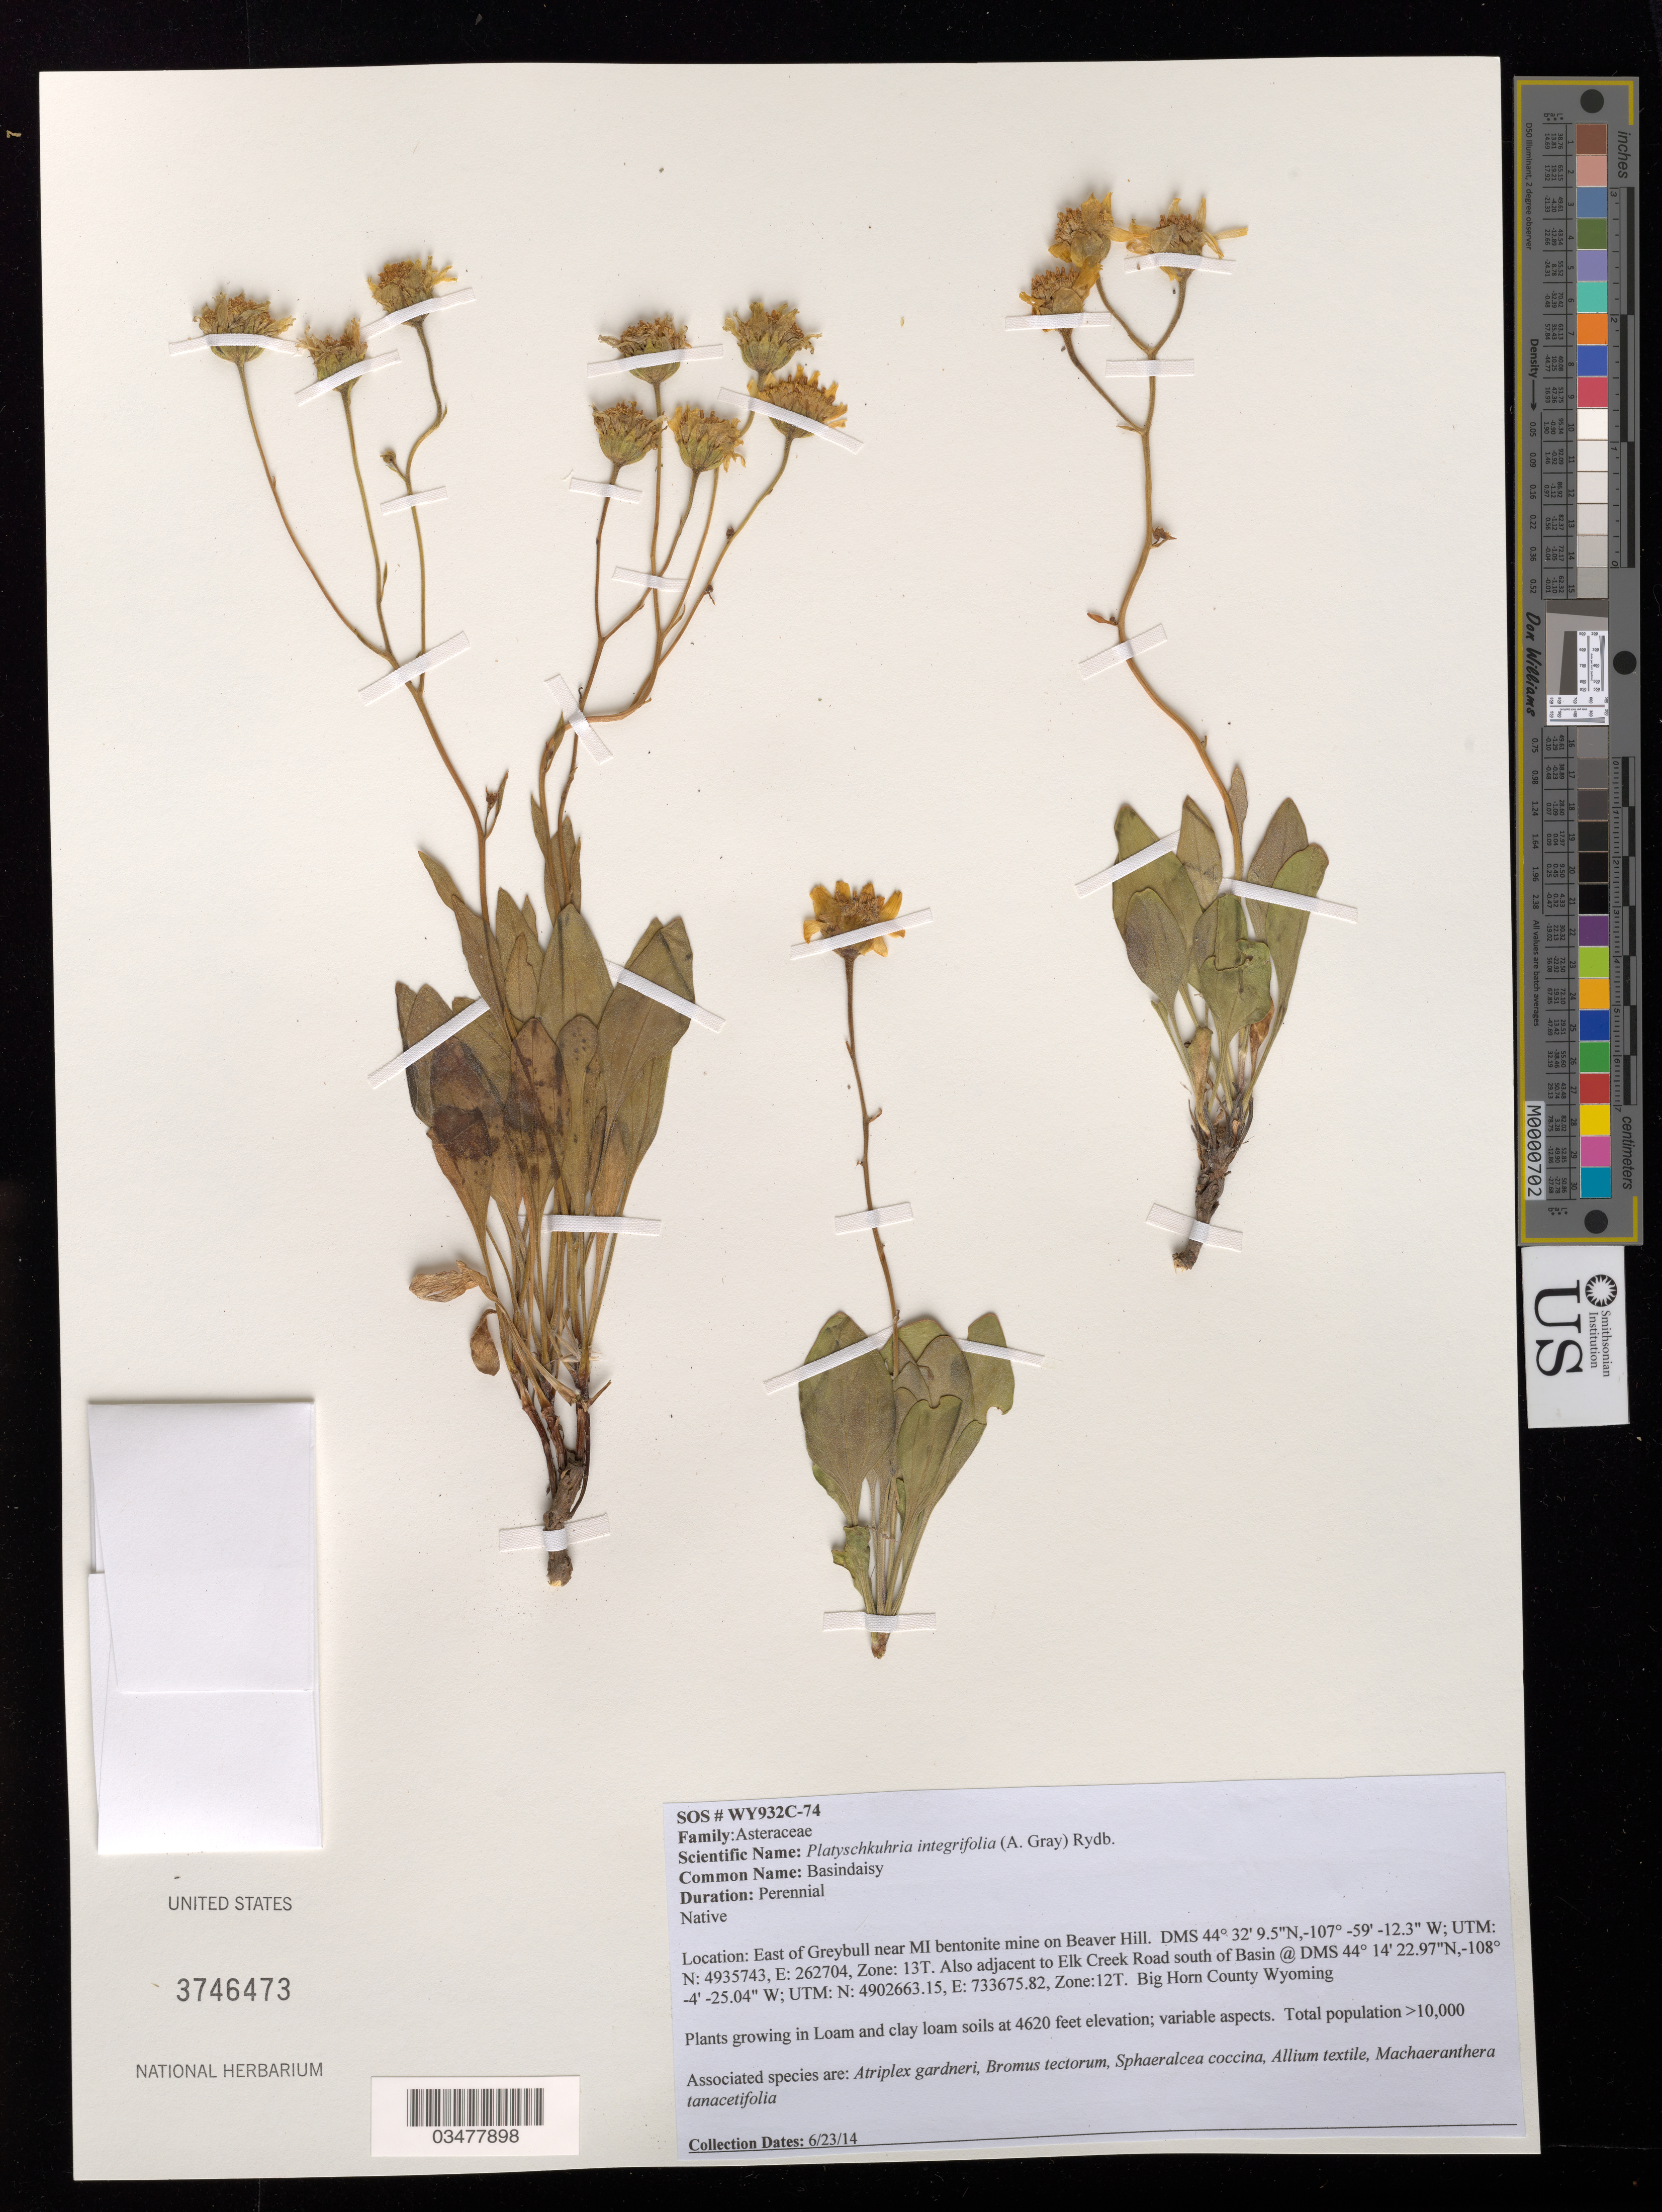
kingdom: Plantae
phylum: Tracheophyta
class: Magnoliopsida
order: Asterales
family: Asteraceae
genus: Platyschkuhria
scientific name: Platyschkuhria integrifolia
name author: (A. Gray) Rydb.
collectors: L. King & D. King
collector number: WY932C-74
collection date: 2014-06-23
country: United States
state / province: Wyoming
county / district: Big Horn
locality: E of Greybull near MI bentonite mine on Beaver Hill.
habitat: Loam and clay loam soils. With Allium textile, Atriplex gardneri, Bromus tectorum, etc.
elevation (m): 1408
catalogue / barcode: US 3746473